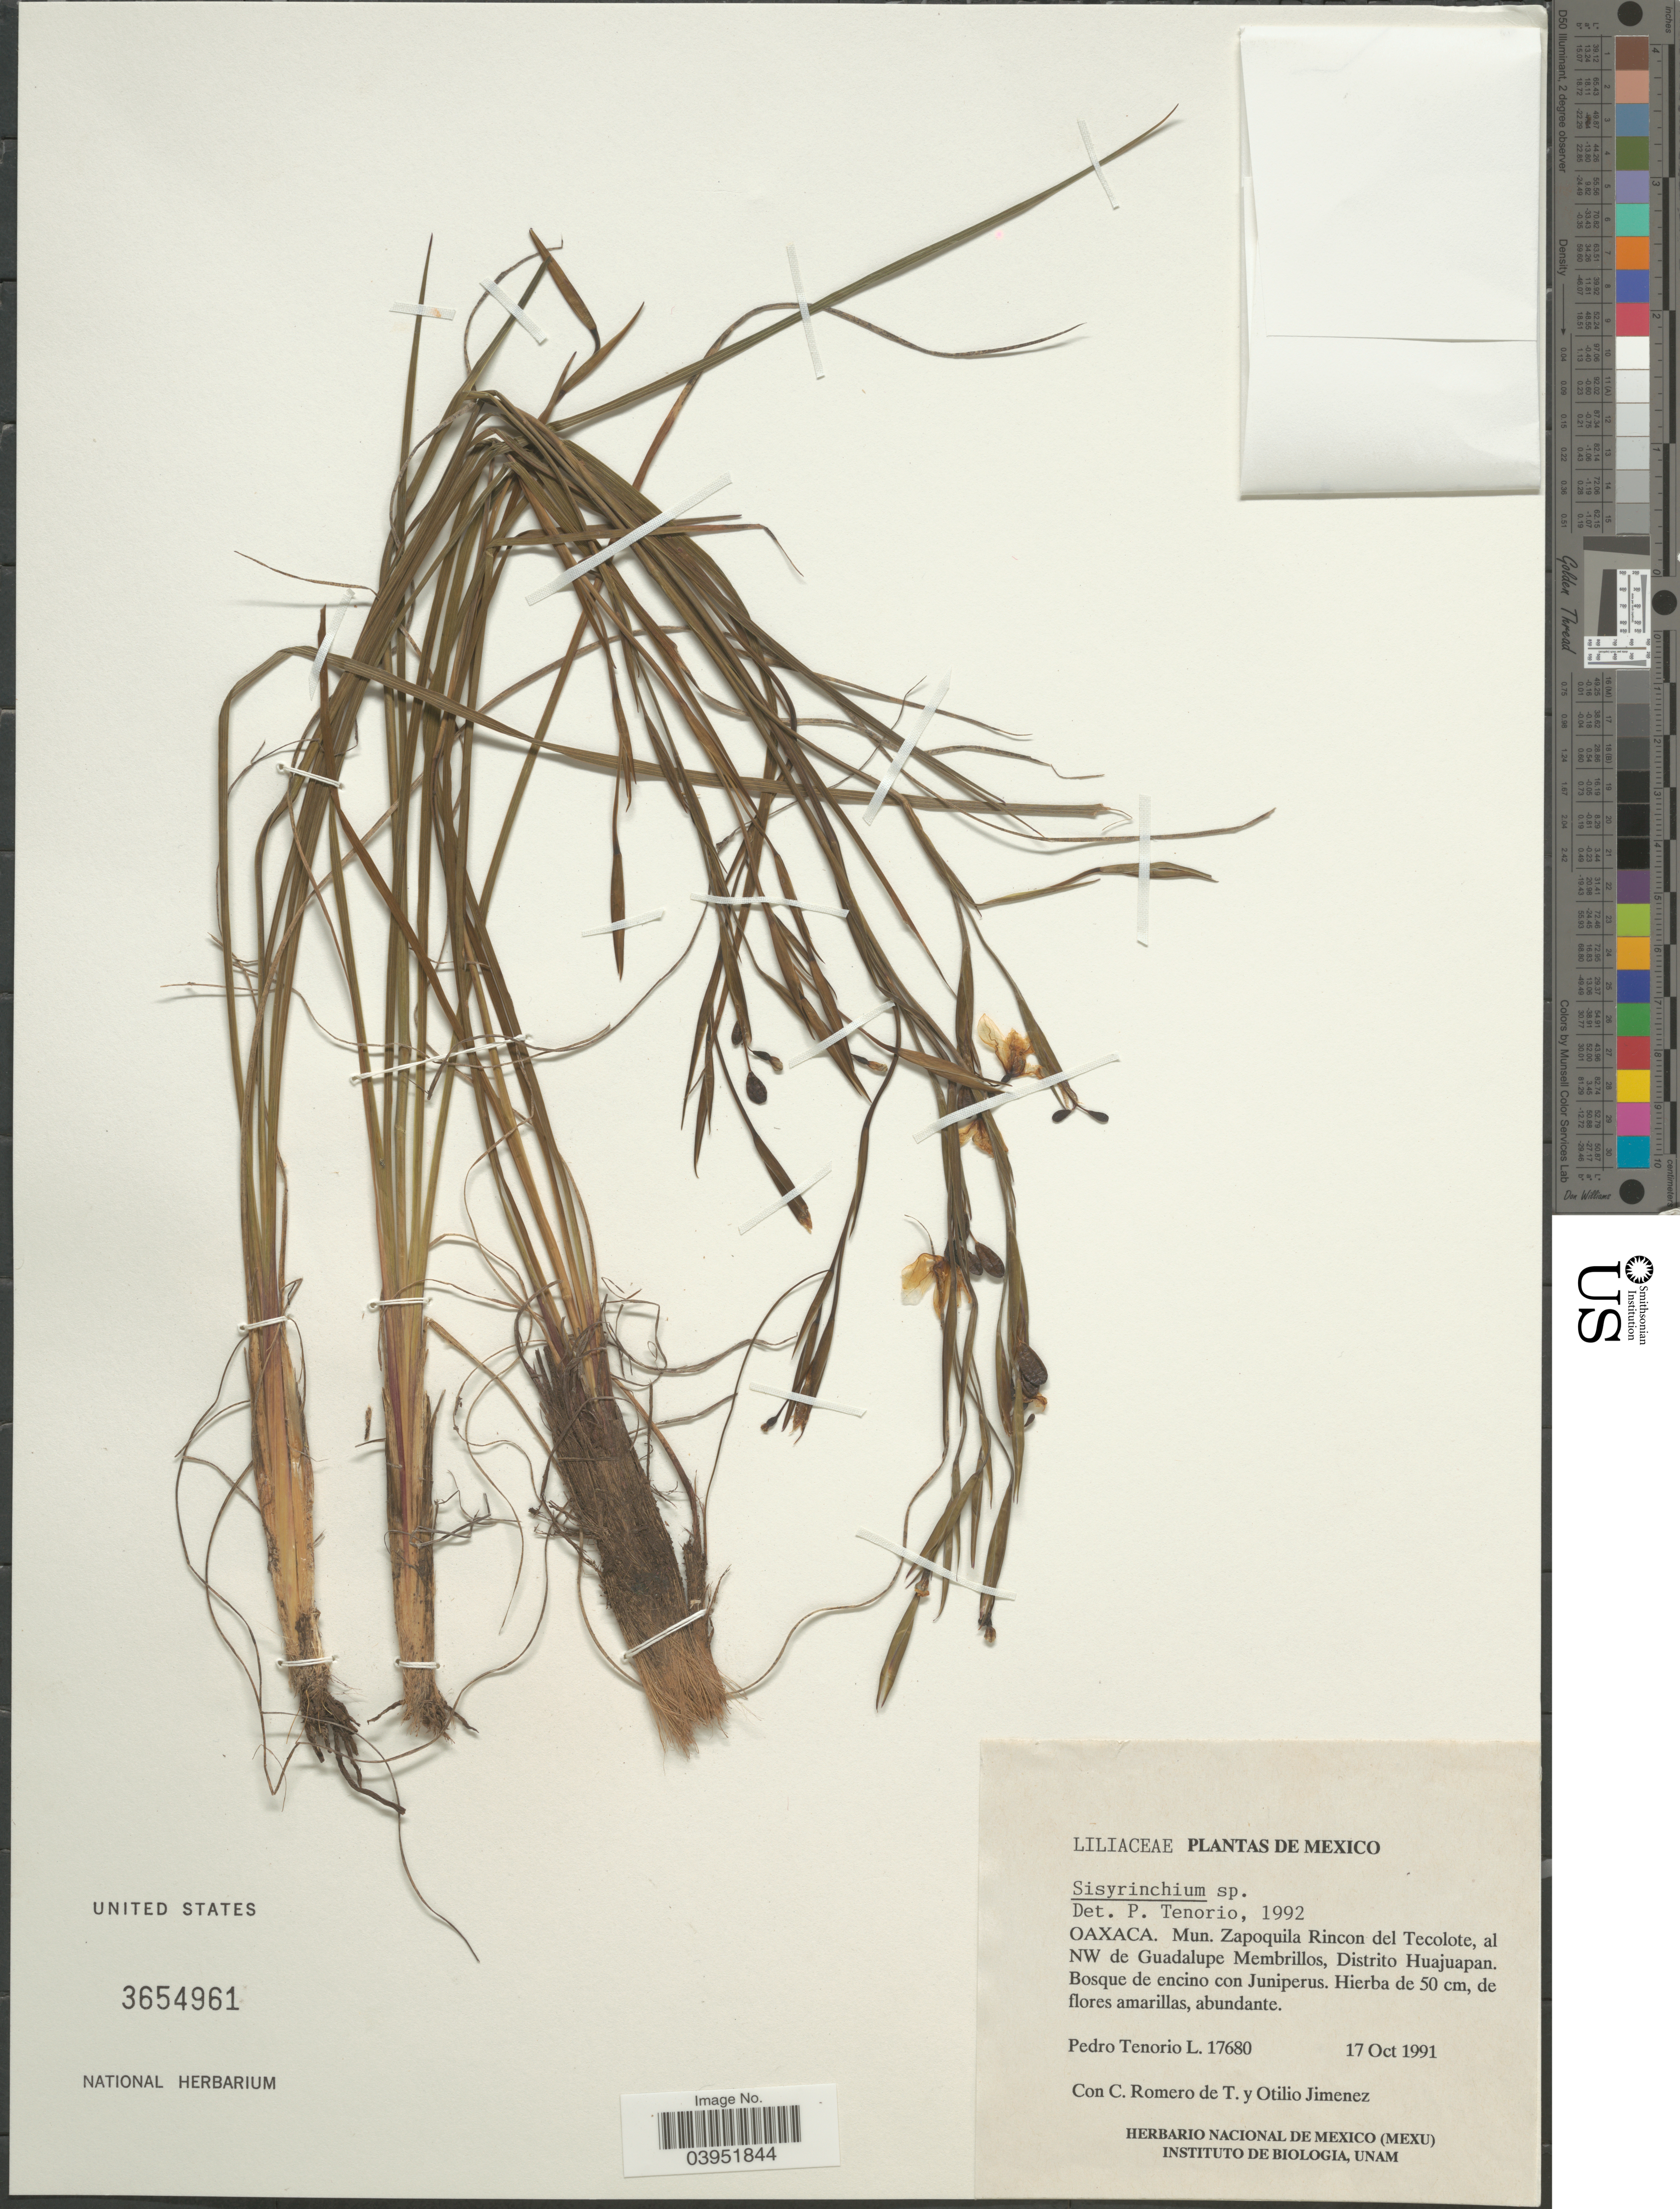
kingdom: Plantae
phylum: Tracheophyta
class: Liliopsida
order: Asparagales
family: Iridaceae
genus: Sisyrinchium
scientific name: Sisyrinchium sp.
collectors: P. Tenorio L., C. Romero de T. & O. Jiménez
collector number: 17680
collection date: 1991-10-17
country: Mexico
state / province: Oaxaca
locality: Mun. Zapoquila Rincon del Tecolote, al NW de Guadalupe Membrillos, Distrito Huajuapan.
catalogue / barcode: US 3654961